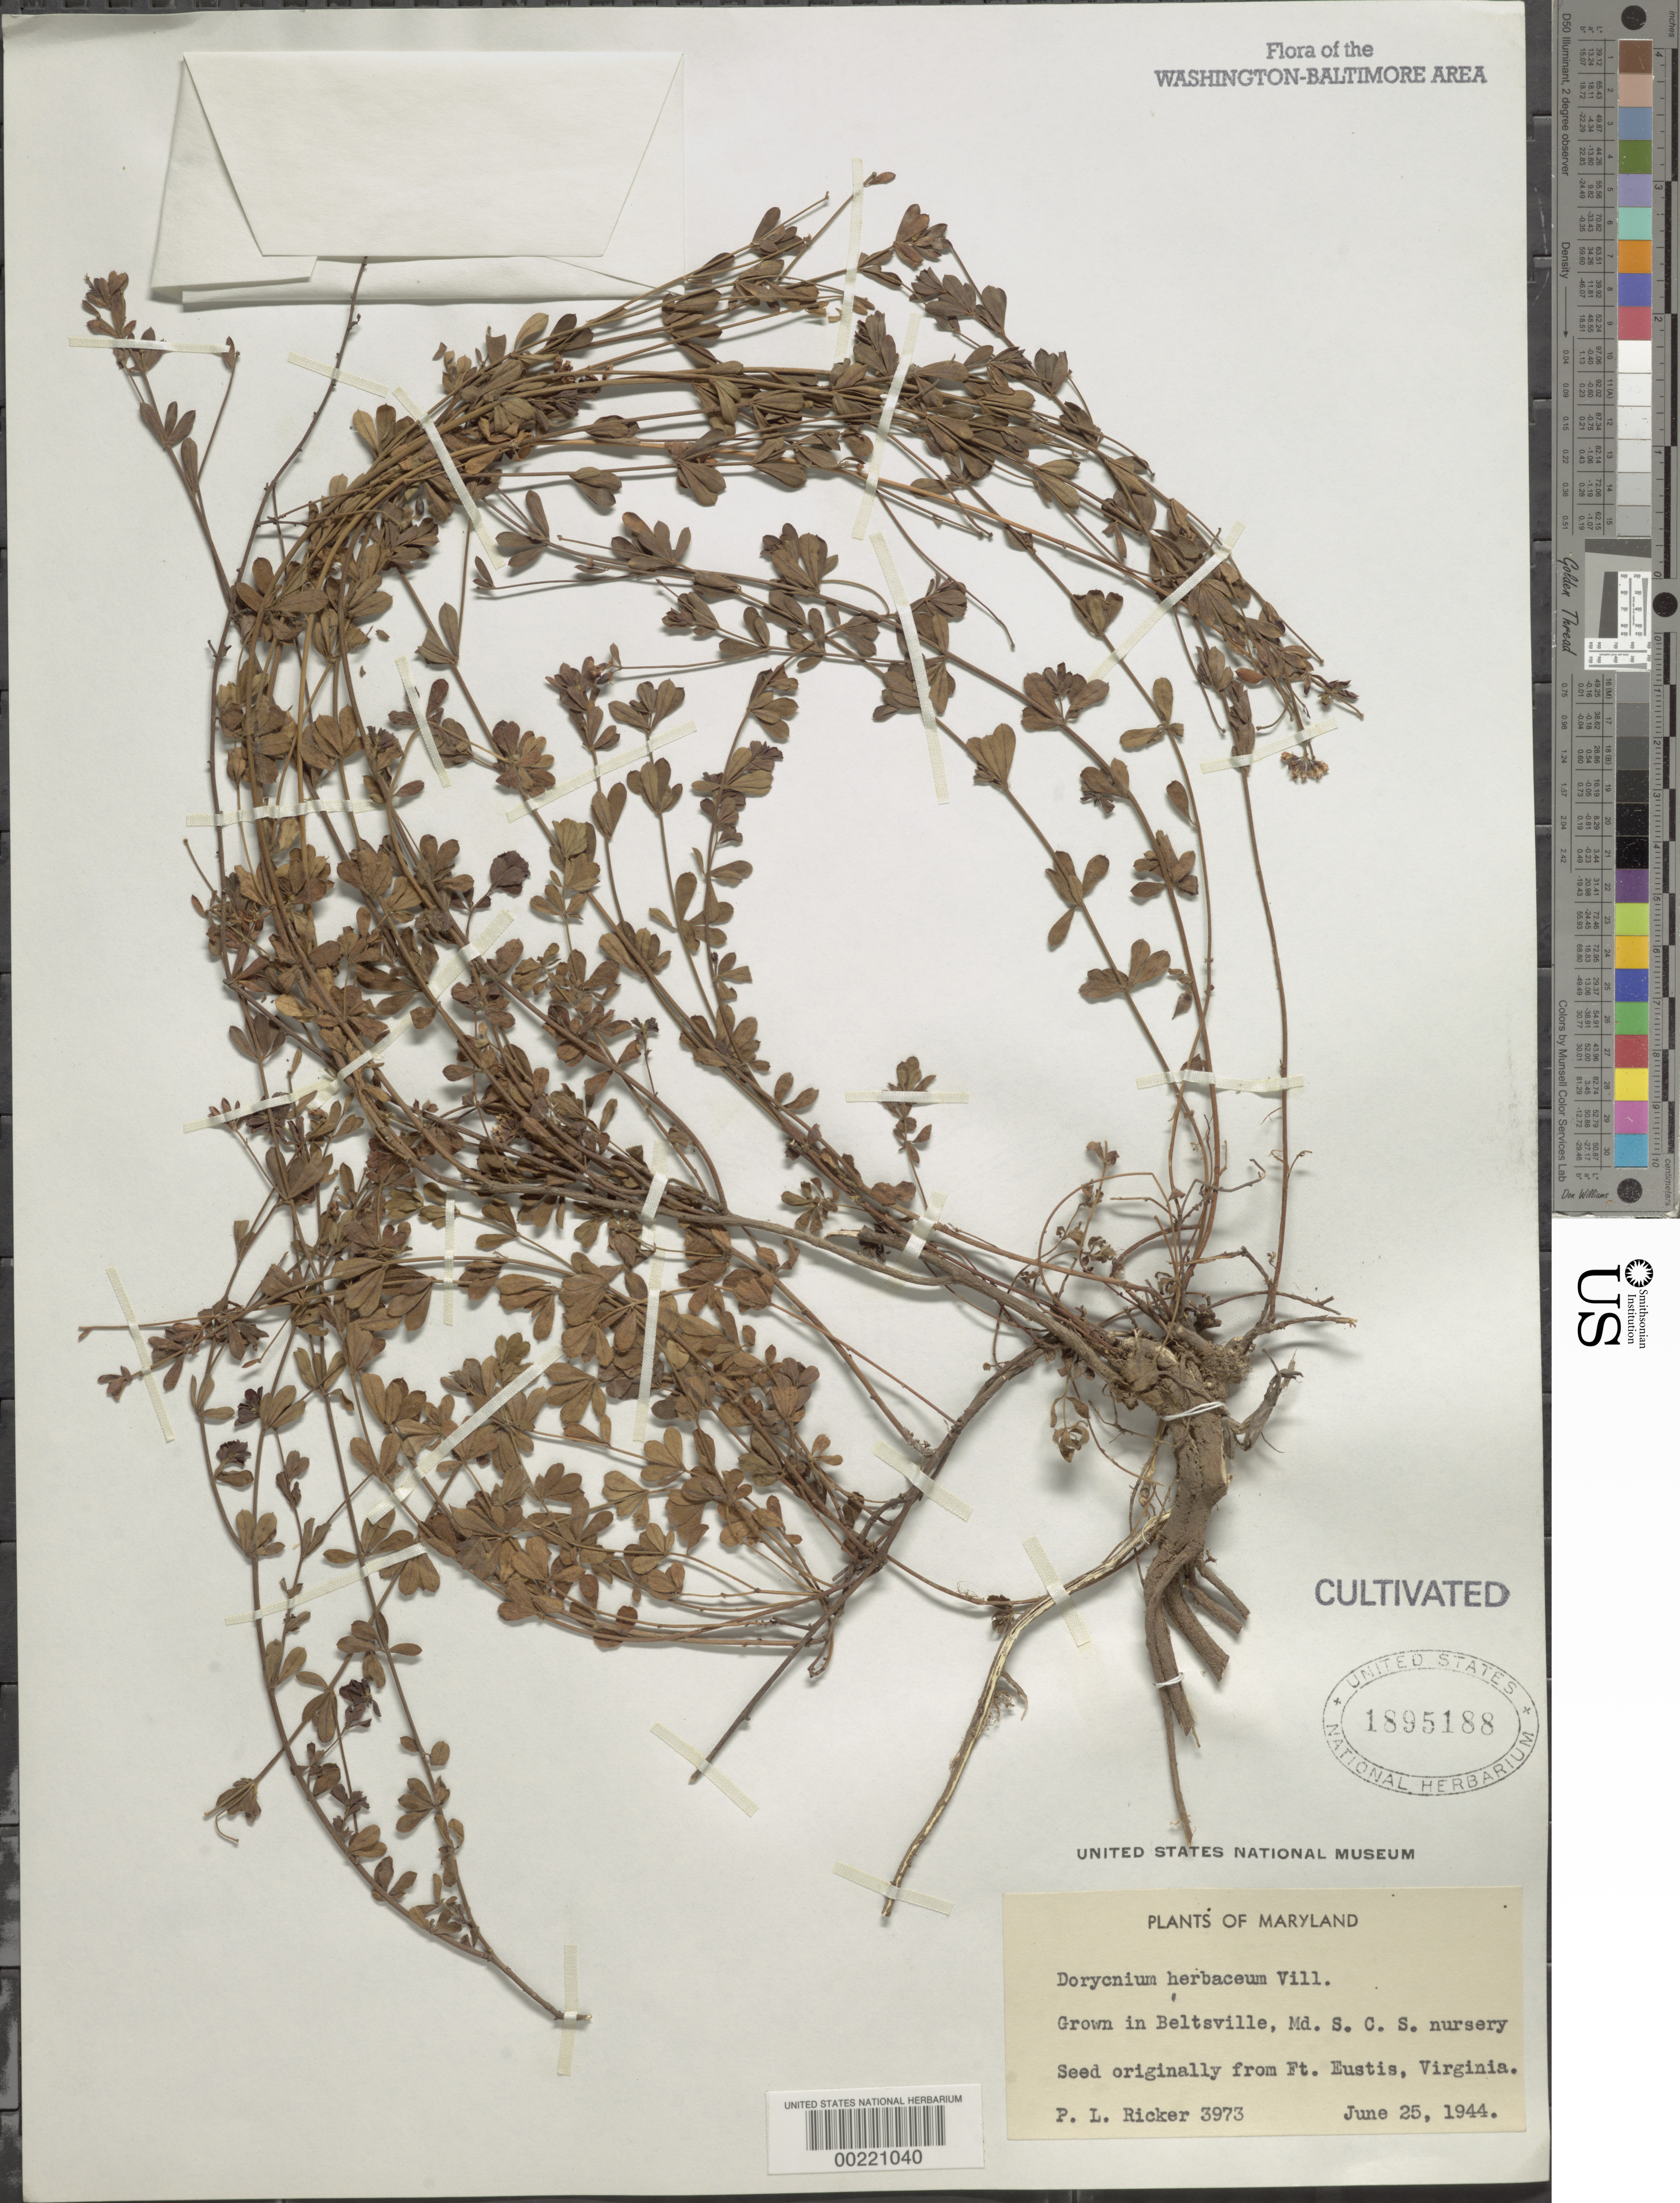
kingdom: Plantae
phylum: Tracheophyta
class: Magnoliopsida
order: Fabales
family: Fabaceae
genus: Dorycnium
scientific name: Dorycnium herbaceum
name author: Vill.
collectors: P. Ricker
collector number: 3973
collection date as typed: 25 Jun 1944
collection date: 1944-06-25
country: United States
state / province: Maryland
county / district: Prince George's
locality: Beltsville, S.C.S Nursery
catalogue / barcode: US 1895188